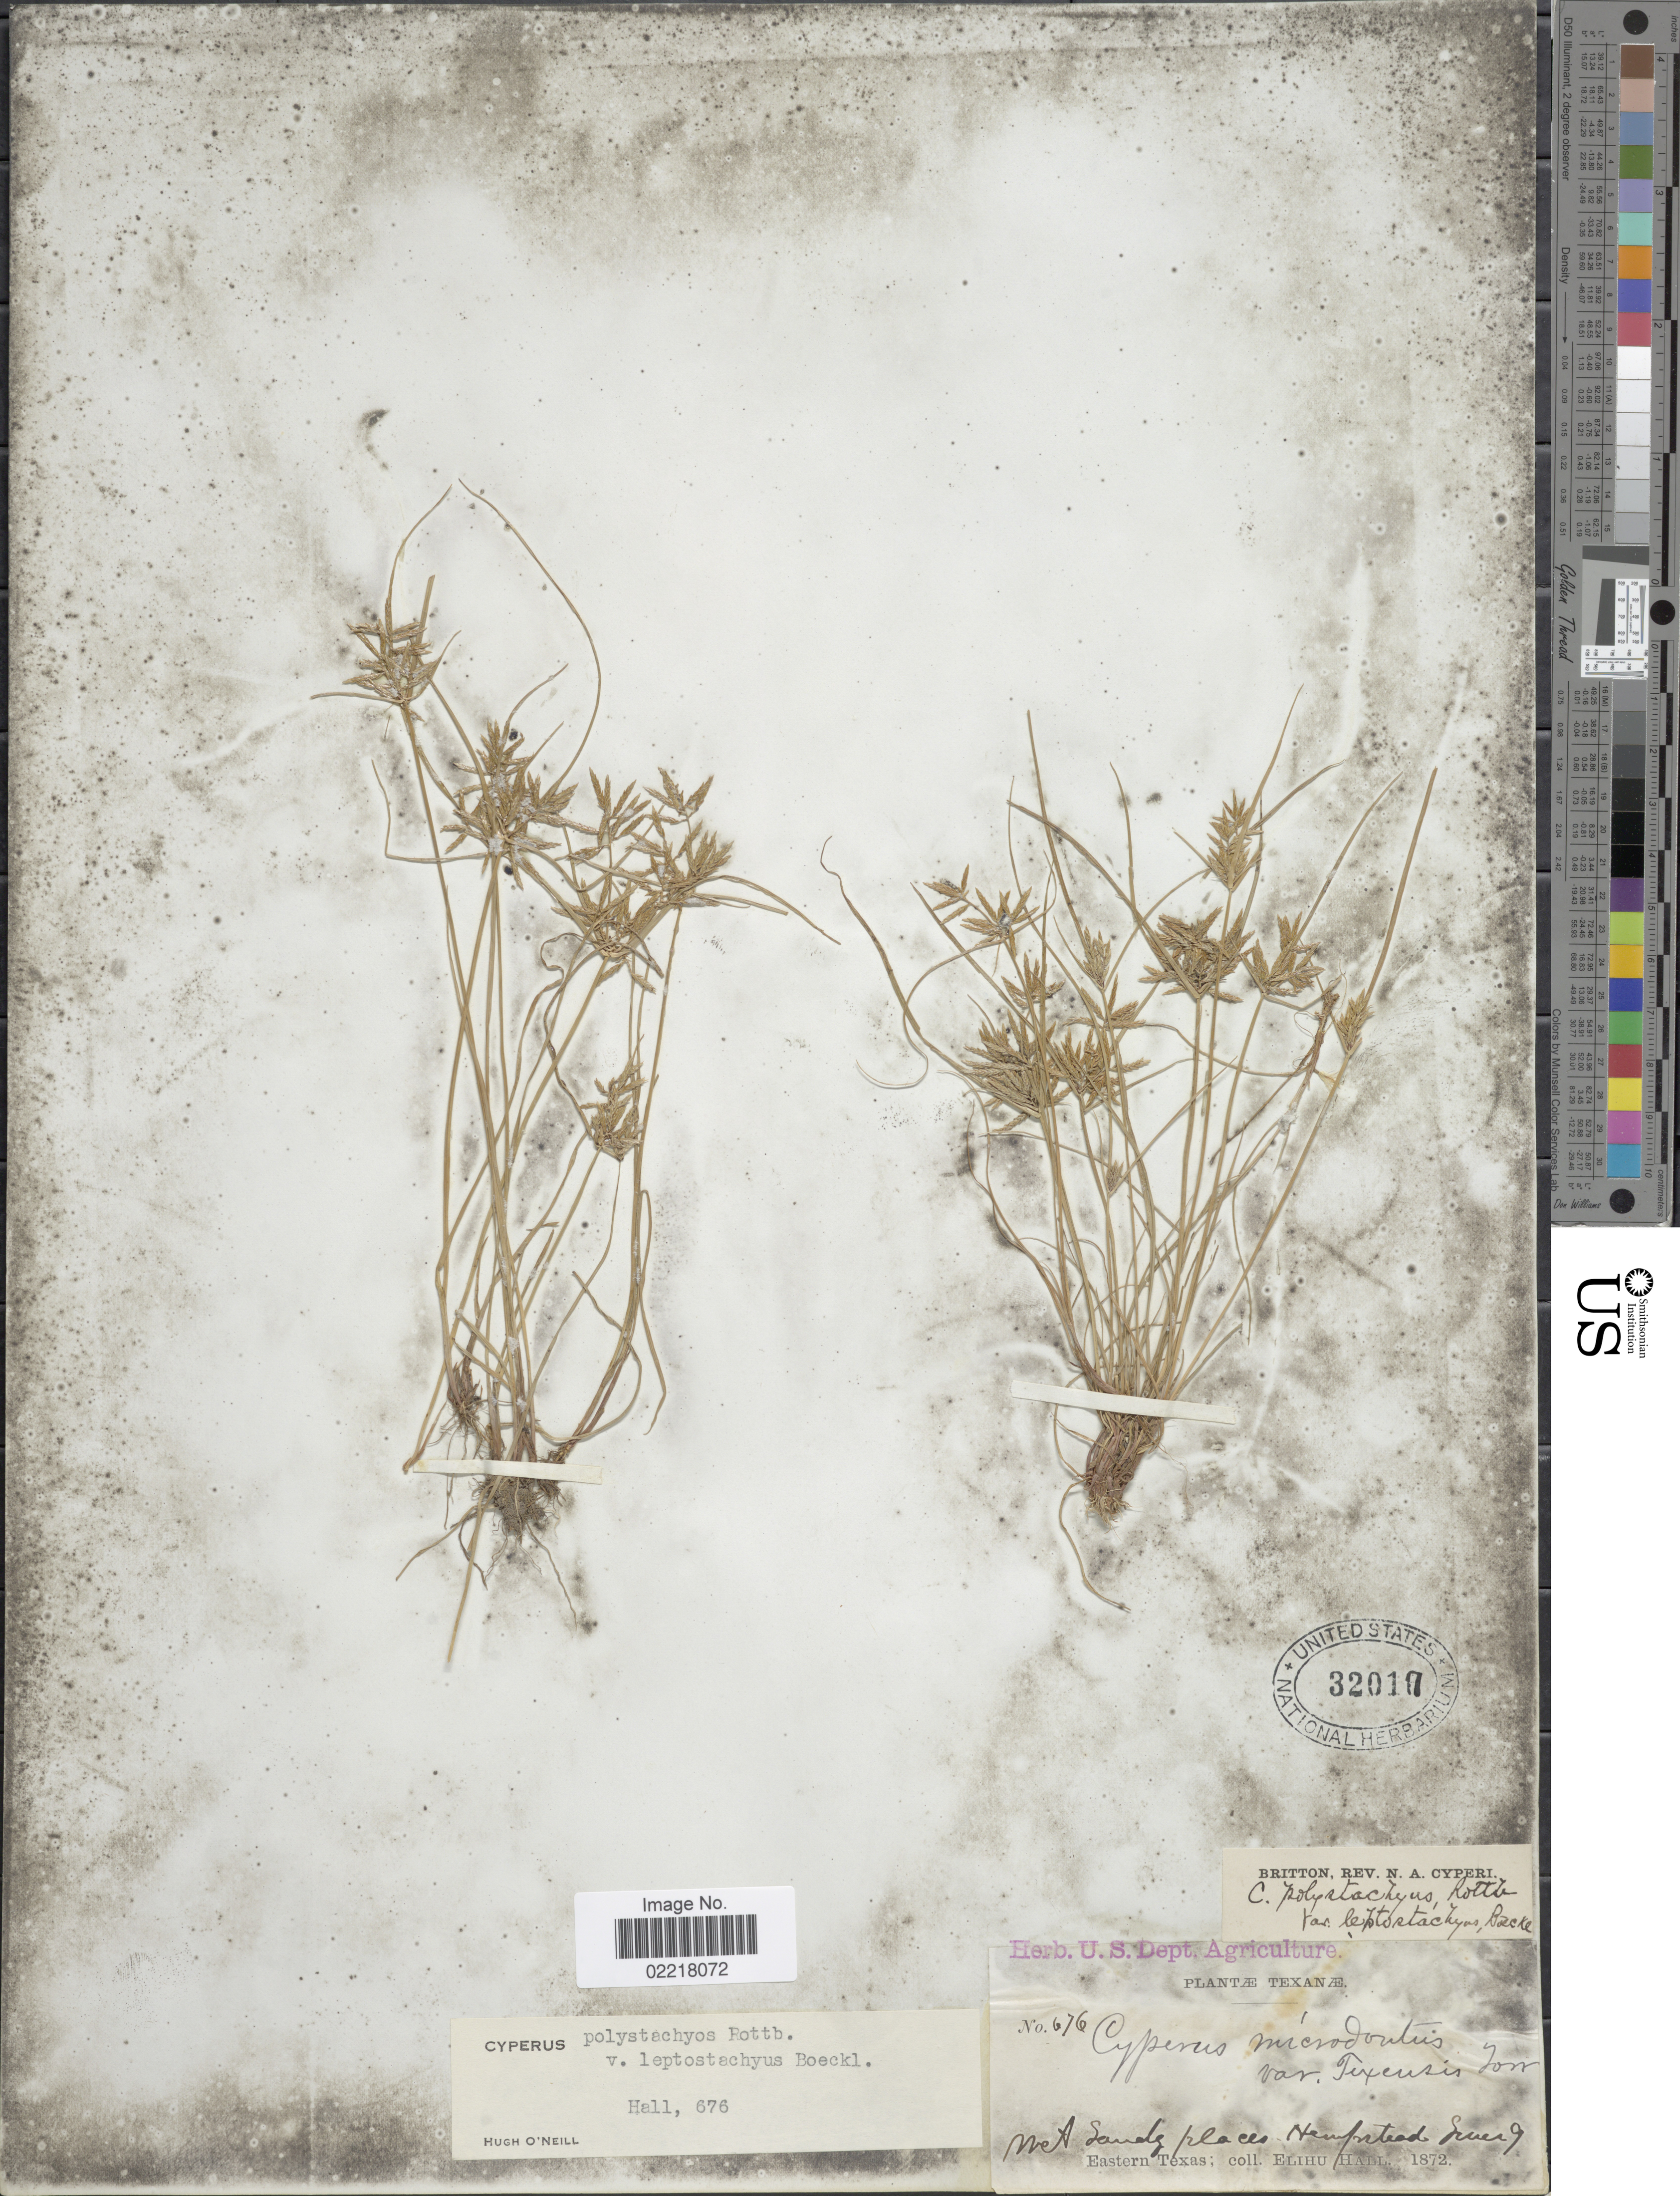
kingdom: Plantae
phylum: Tracheophyta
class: Liliopsida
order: Poales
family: Cyperaceae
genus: Cyperus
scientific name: Cyperus polystachyos var. texensis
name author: (Torr.) Fernald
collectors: E. Hall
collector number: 676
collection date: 1872-06-09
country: United States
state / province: Texas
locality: Wet sandy places, Hampstead. Eastern Texas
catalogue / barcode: US 32010